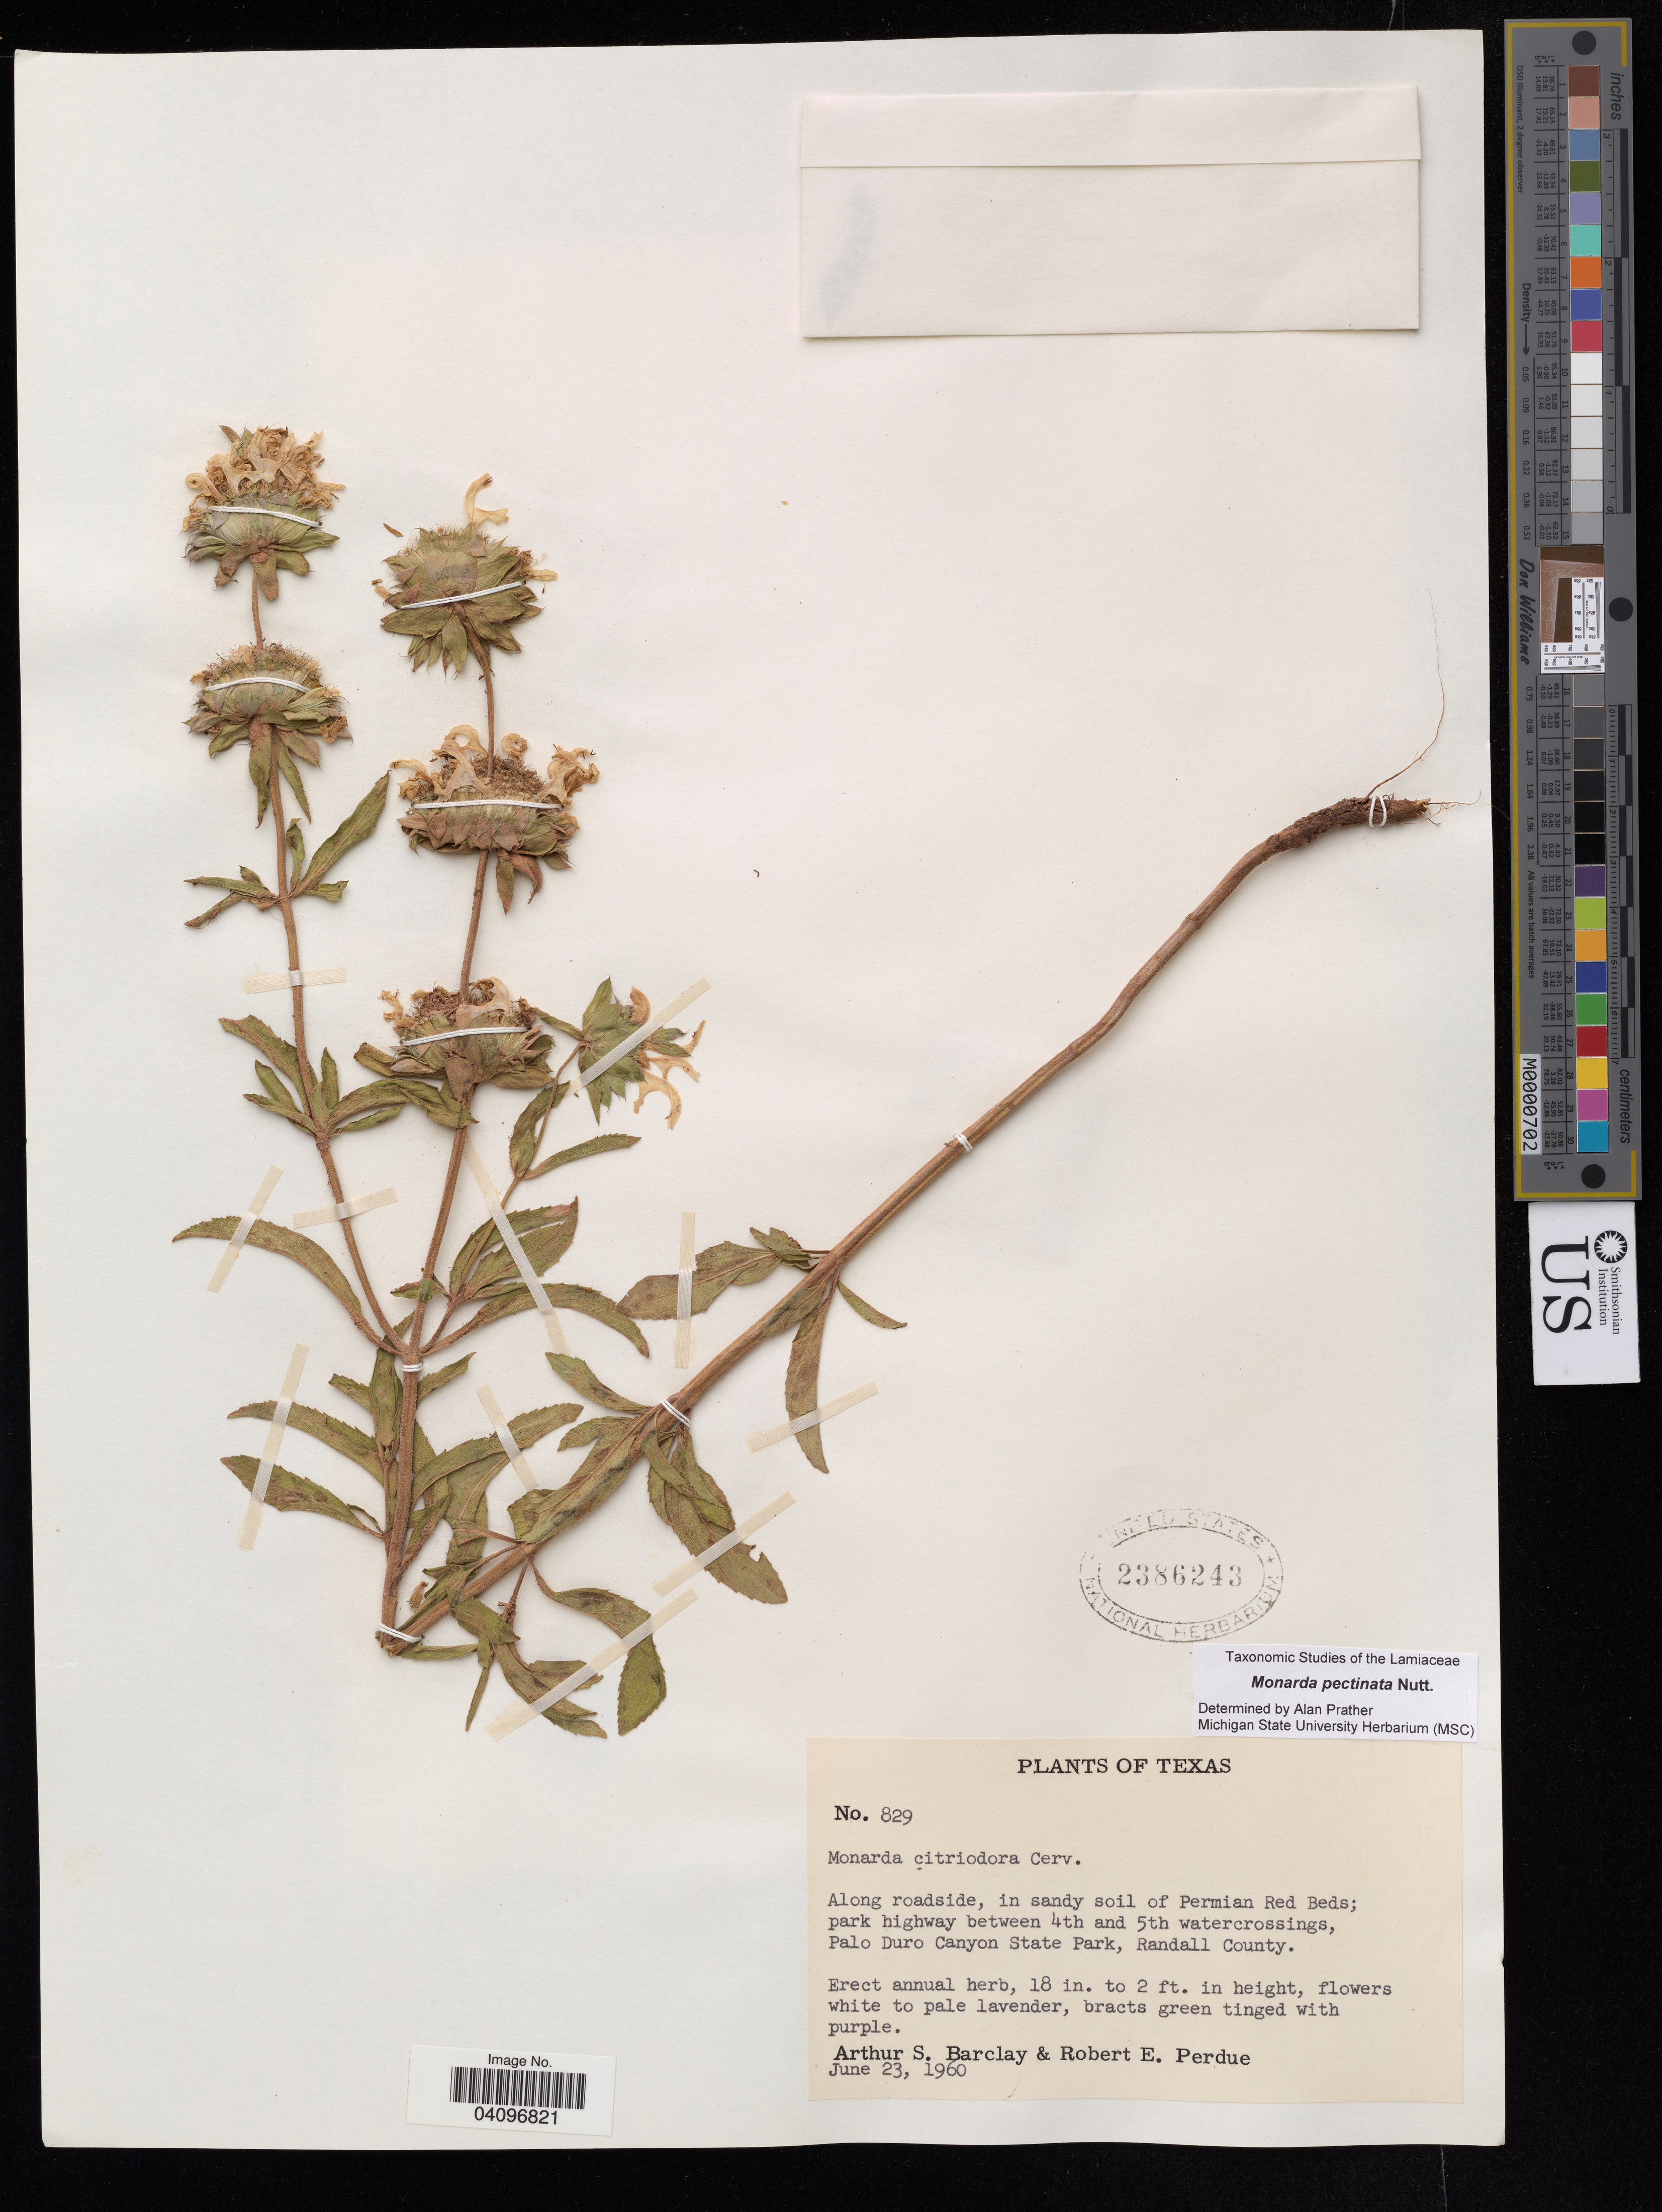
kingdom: Plantae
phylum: Tracheophyta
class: Magnoliopsida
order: Lamiales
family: Lamiaceae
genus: Monarda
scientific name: Monarda pectinata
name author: Nutt.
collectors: A. S. Barclay & R. E. Perdue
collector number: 829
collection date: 1960-06-23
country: United States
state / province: Texas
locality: Along roadside, in sandy soil of Permian Red Beds; park highway between 4th and 5th watercrossings, Palo Duro Canyon State Park, Randall County.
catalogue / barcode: US 2386243